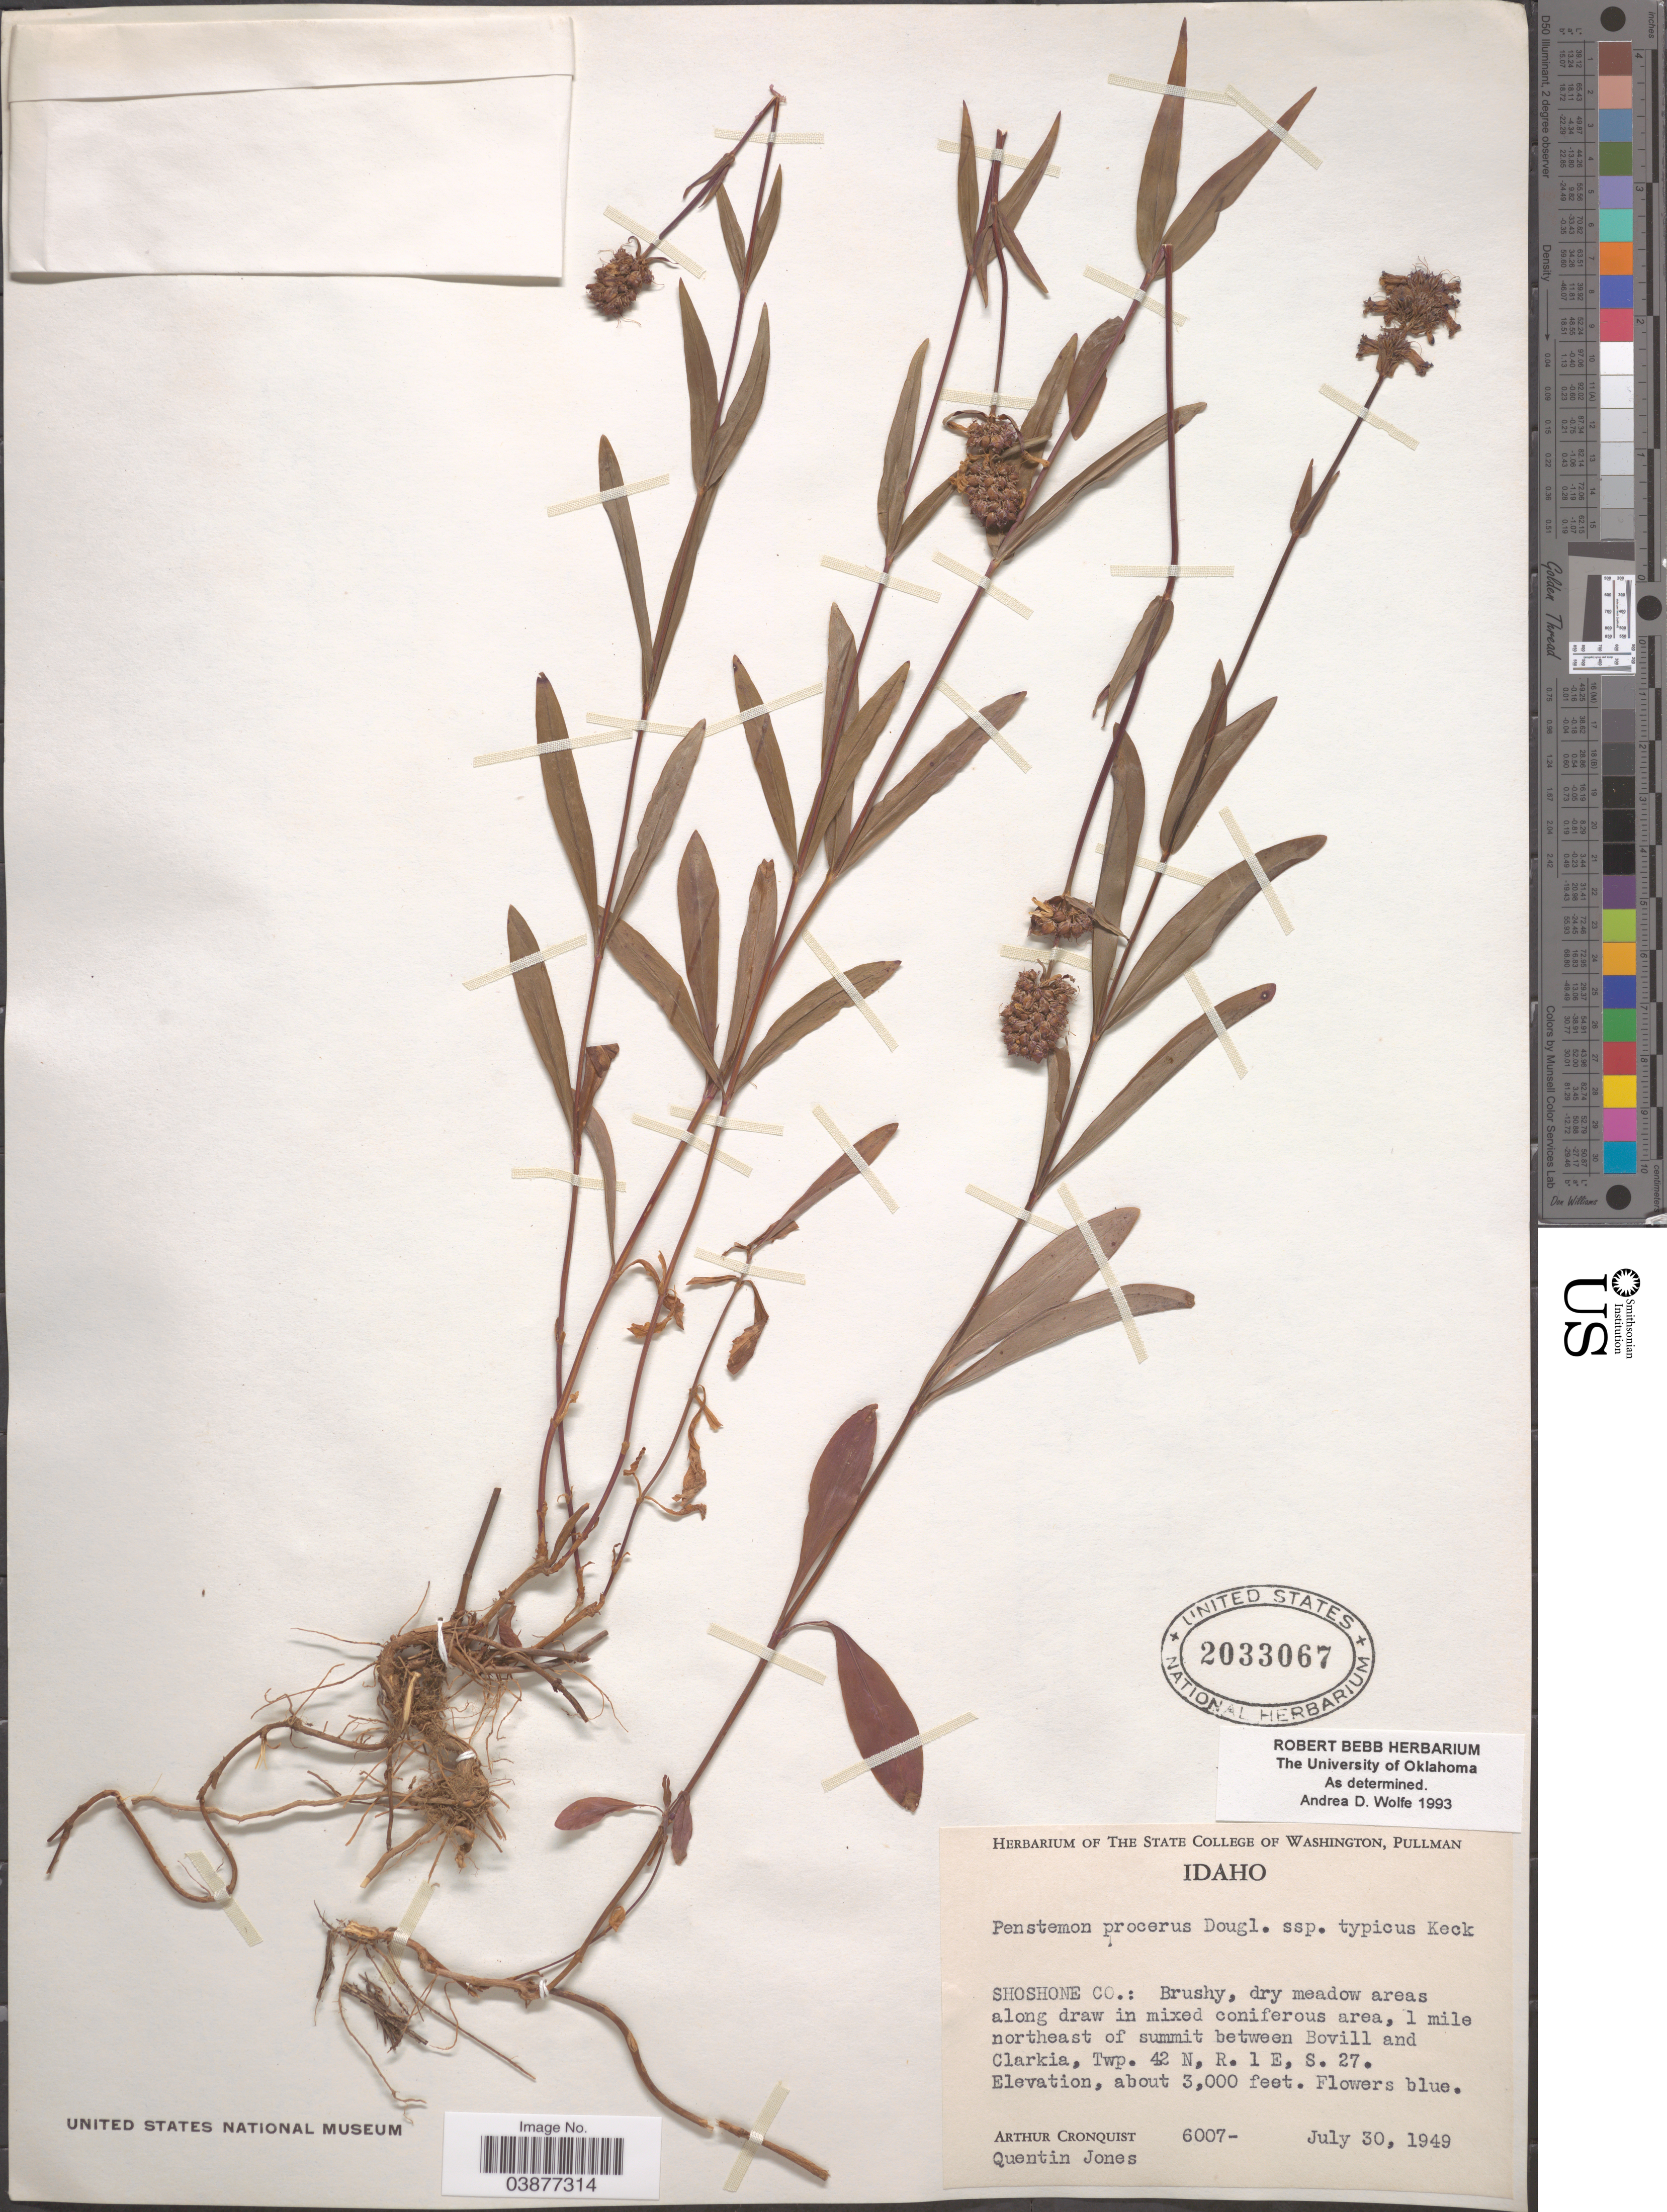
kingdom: Plantae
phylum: Tracheophyta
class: Magnoliopsida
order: Lamiales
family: Plantaginaceae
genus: Penstemon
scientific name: Penstemon procerus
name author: Douglas ex Graham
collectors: A. J. Cronquist & Q. Jones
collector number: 6007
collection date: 1949-07-30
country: United States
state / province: Idaho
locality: Shoshone Co.: 1 mile northeast of summit between Bovill and Clarkia, Twp. 42 N, R. 1 E, S. 27.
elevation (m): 914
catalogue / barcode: US 2033067